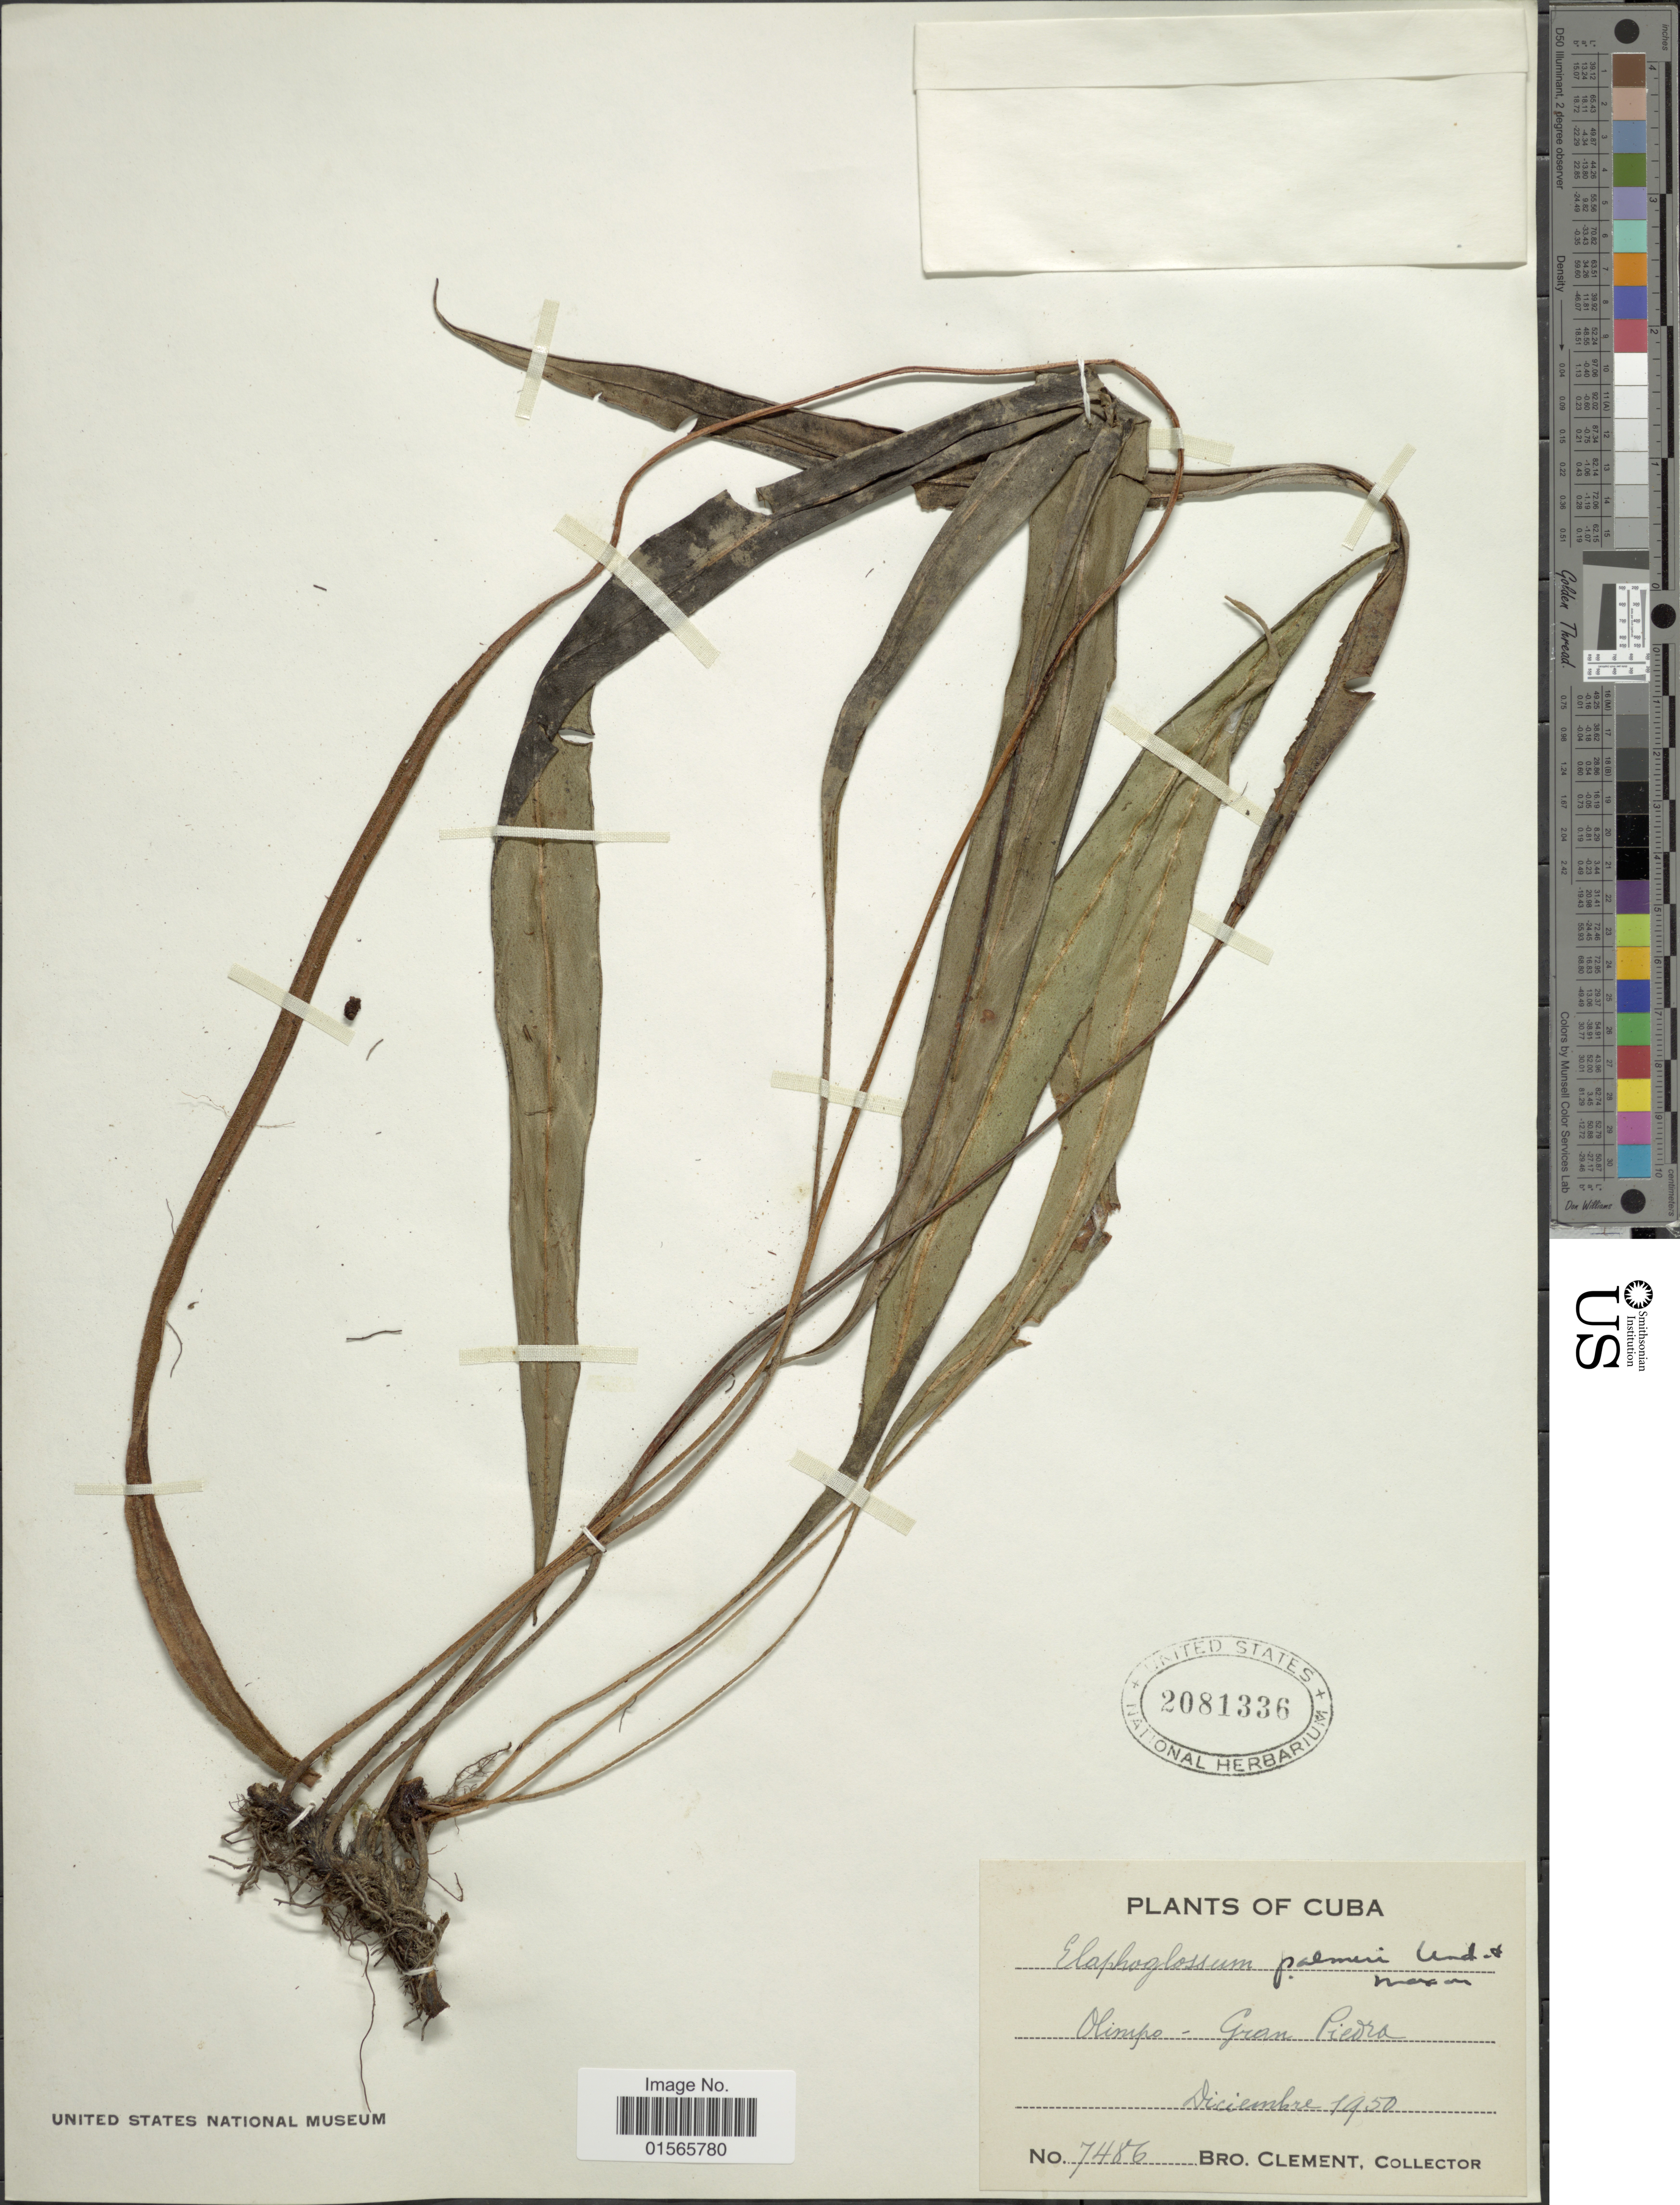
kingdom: Plantae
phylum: Tracheophyta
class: Polypodiopsida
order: Polypodiales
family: Dryopteridaceae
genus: Elaphoglossum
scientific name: Elaphoglossum palmeri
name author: Underw. & Maxon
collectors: B. Clement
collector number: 7486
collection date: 1950-12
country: Cuba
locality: Olimpo - Gran Piedra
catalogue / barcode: US 2081336